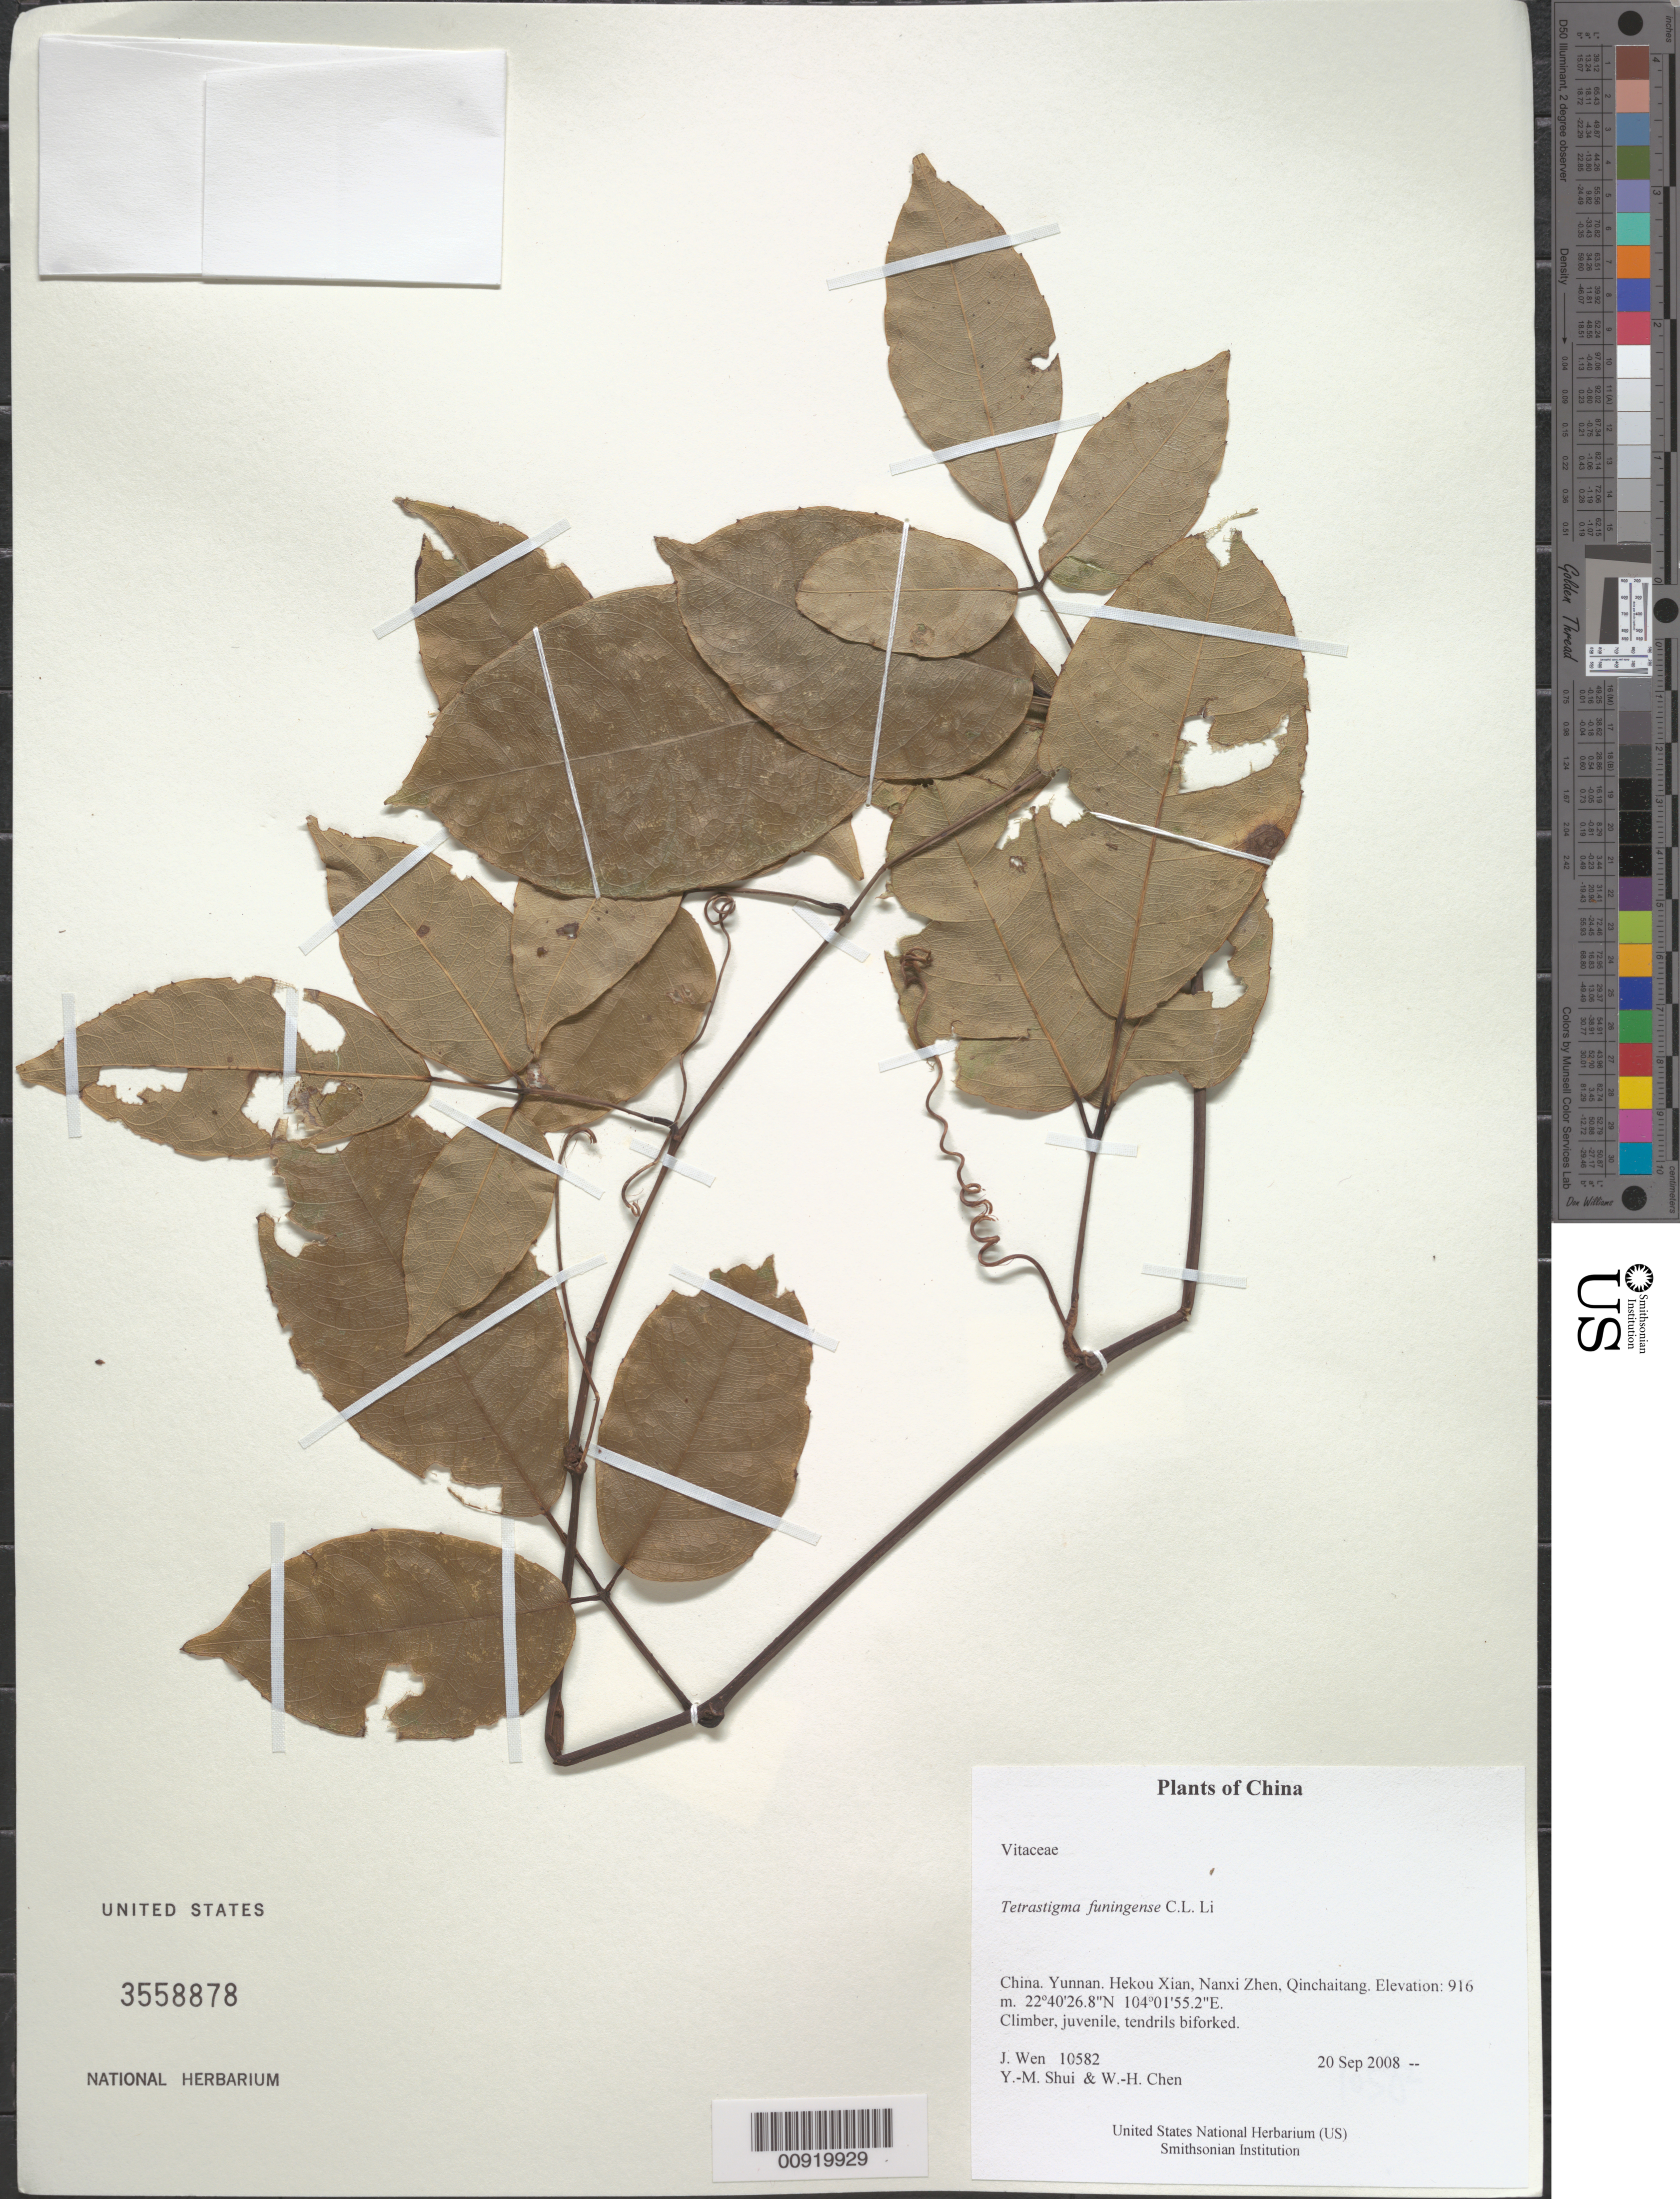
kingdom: Plantae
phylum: Tracheophyta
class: Magnoliopsida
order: Vitales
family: Vitaceae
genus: Tetrastigma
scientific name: Tetrastigma funingense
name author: C.L. Li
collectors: J. Wen, Y. Shui & W. Chen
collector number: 10582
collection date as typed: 20 Sep 2008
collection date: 2008-09-20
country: China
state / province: Yunnan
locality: Hekou Xian, Nanxi Zhen, Qinchaitang.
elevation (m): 916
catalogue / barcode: US 3558878